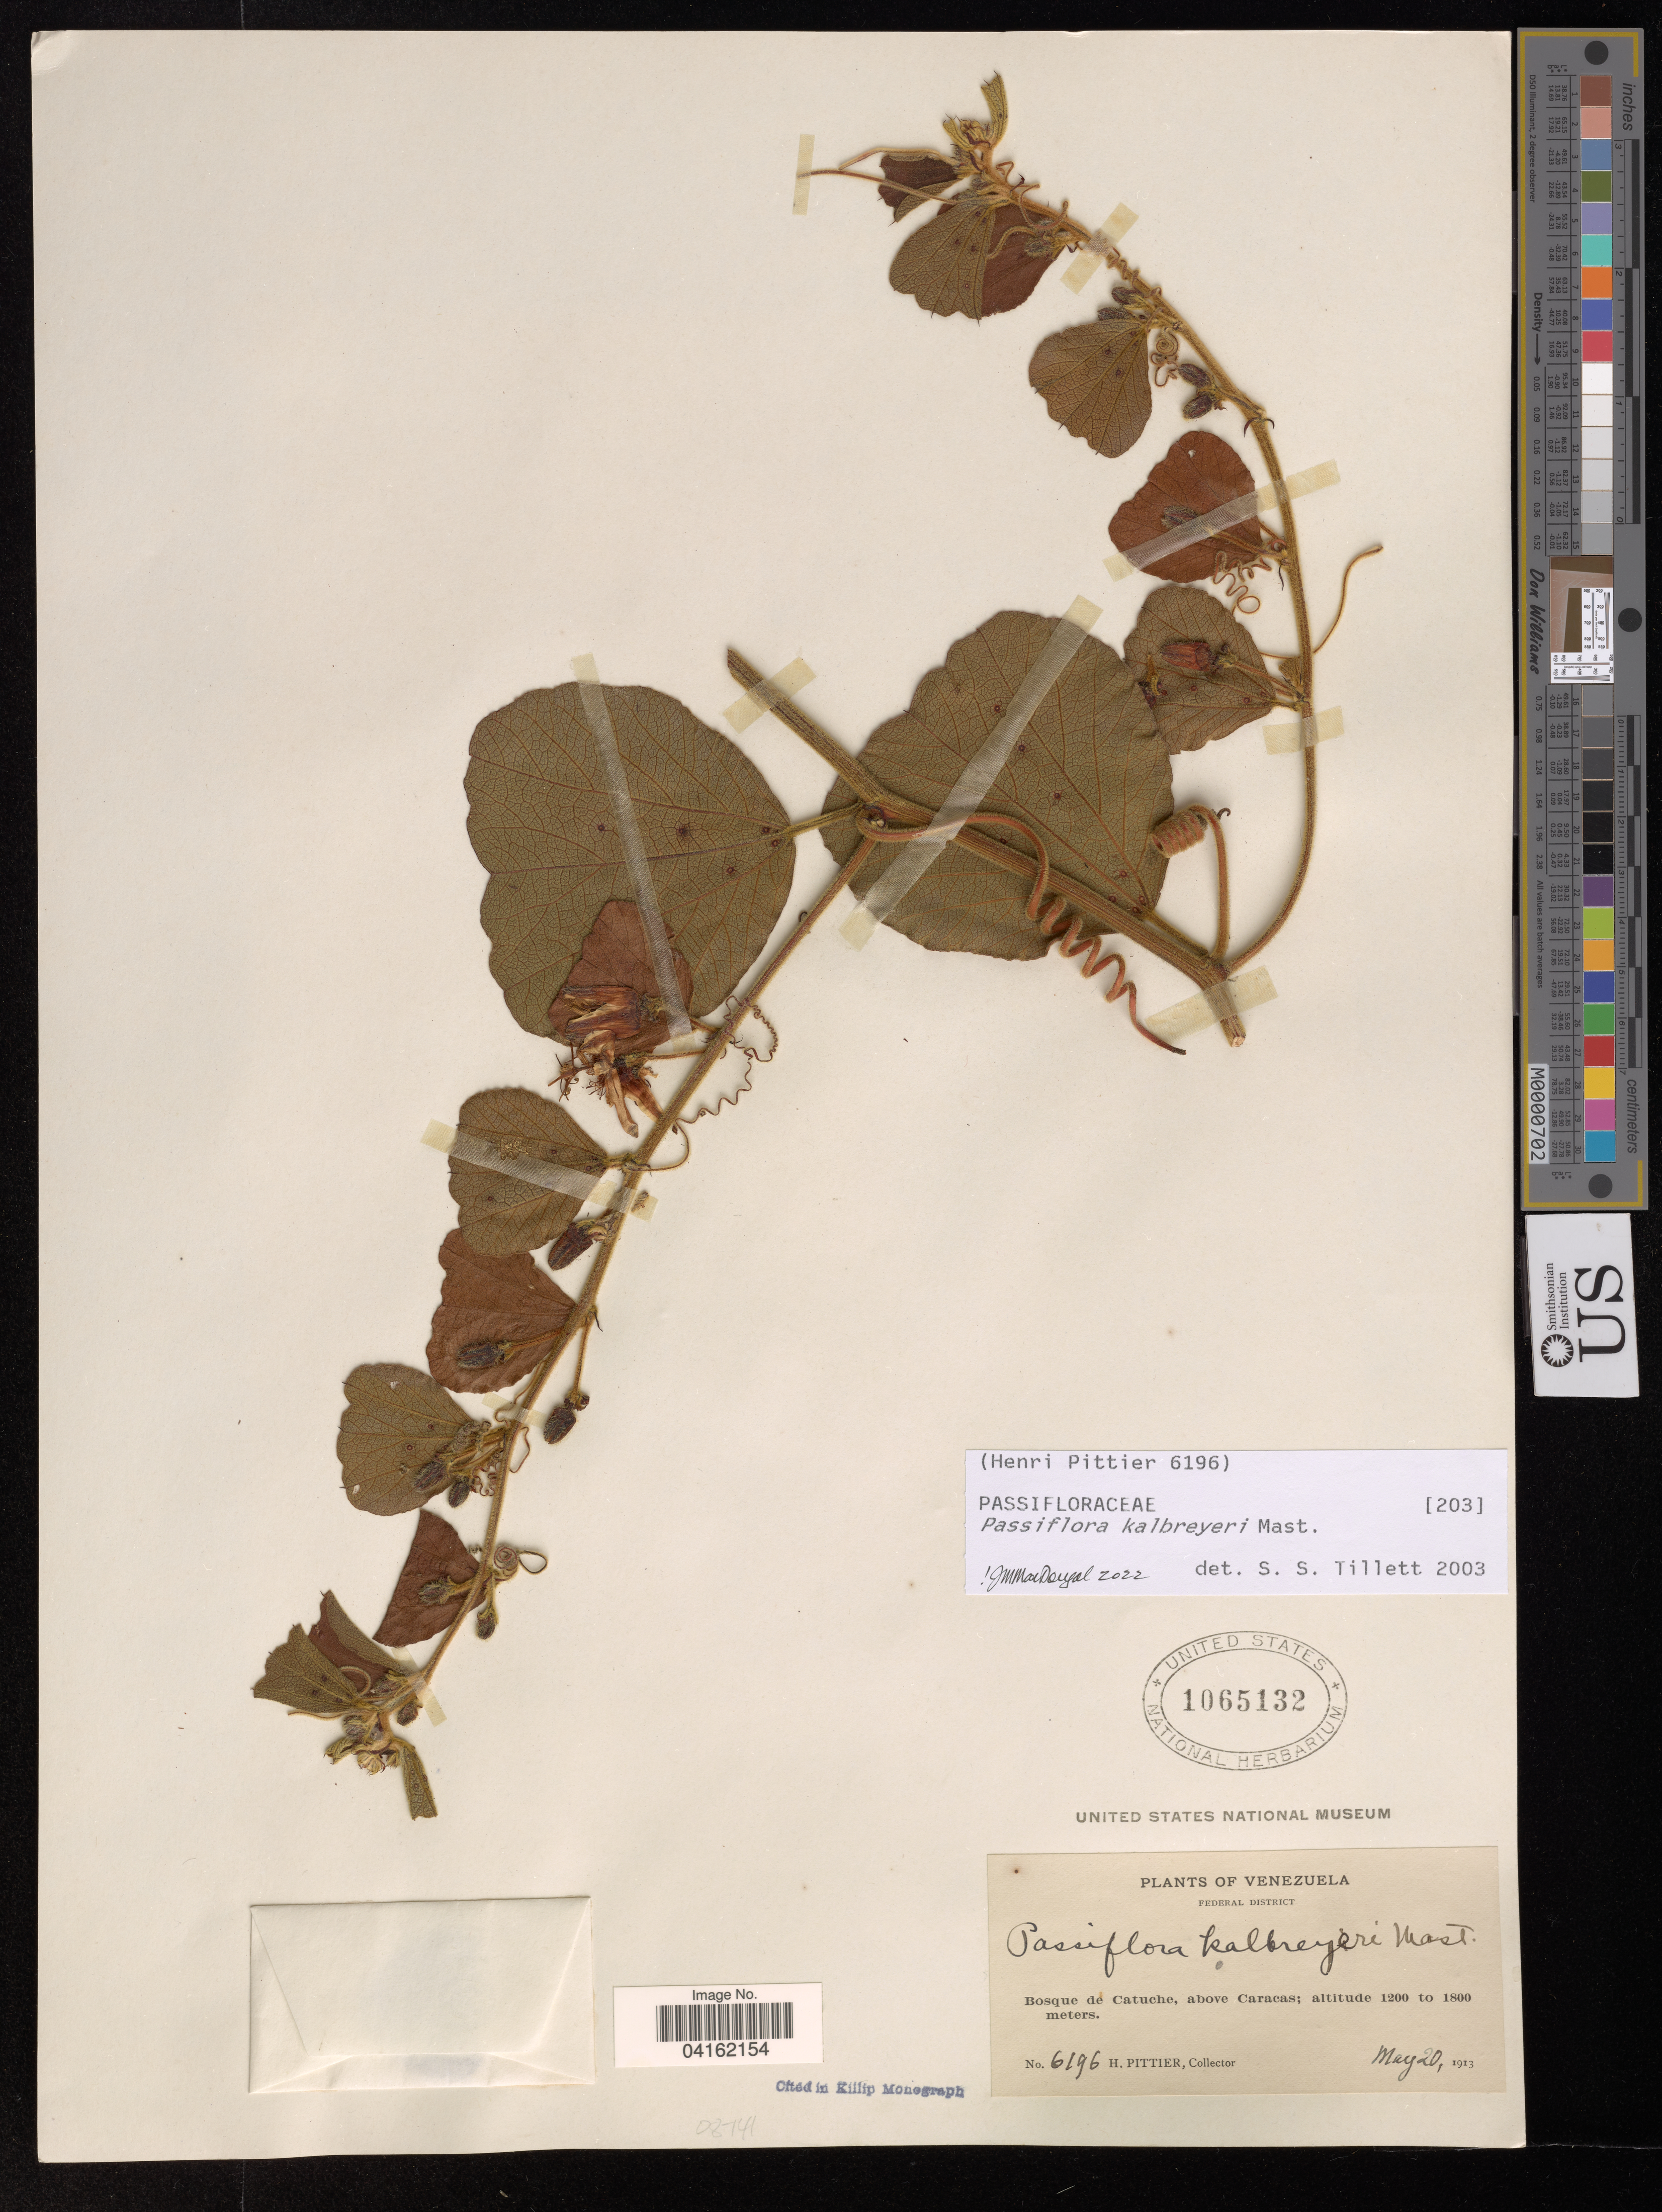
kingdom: Plantae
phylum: Tracheophyta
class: Magnoliopsida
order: Malpighiales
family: Passifloraceae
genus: Passiflora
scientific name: Passiflora kalbreyeri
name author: Mast.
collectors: H. F. Pittier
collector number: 6196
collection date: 1913-05-20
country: Venezuela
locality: Federal District. Bosque de Catuche, above Caracas.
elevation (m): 1200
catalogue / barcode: US 1065132